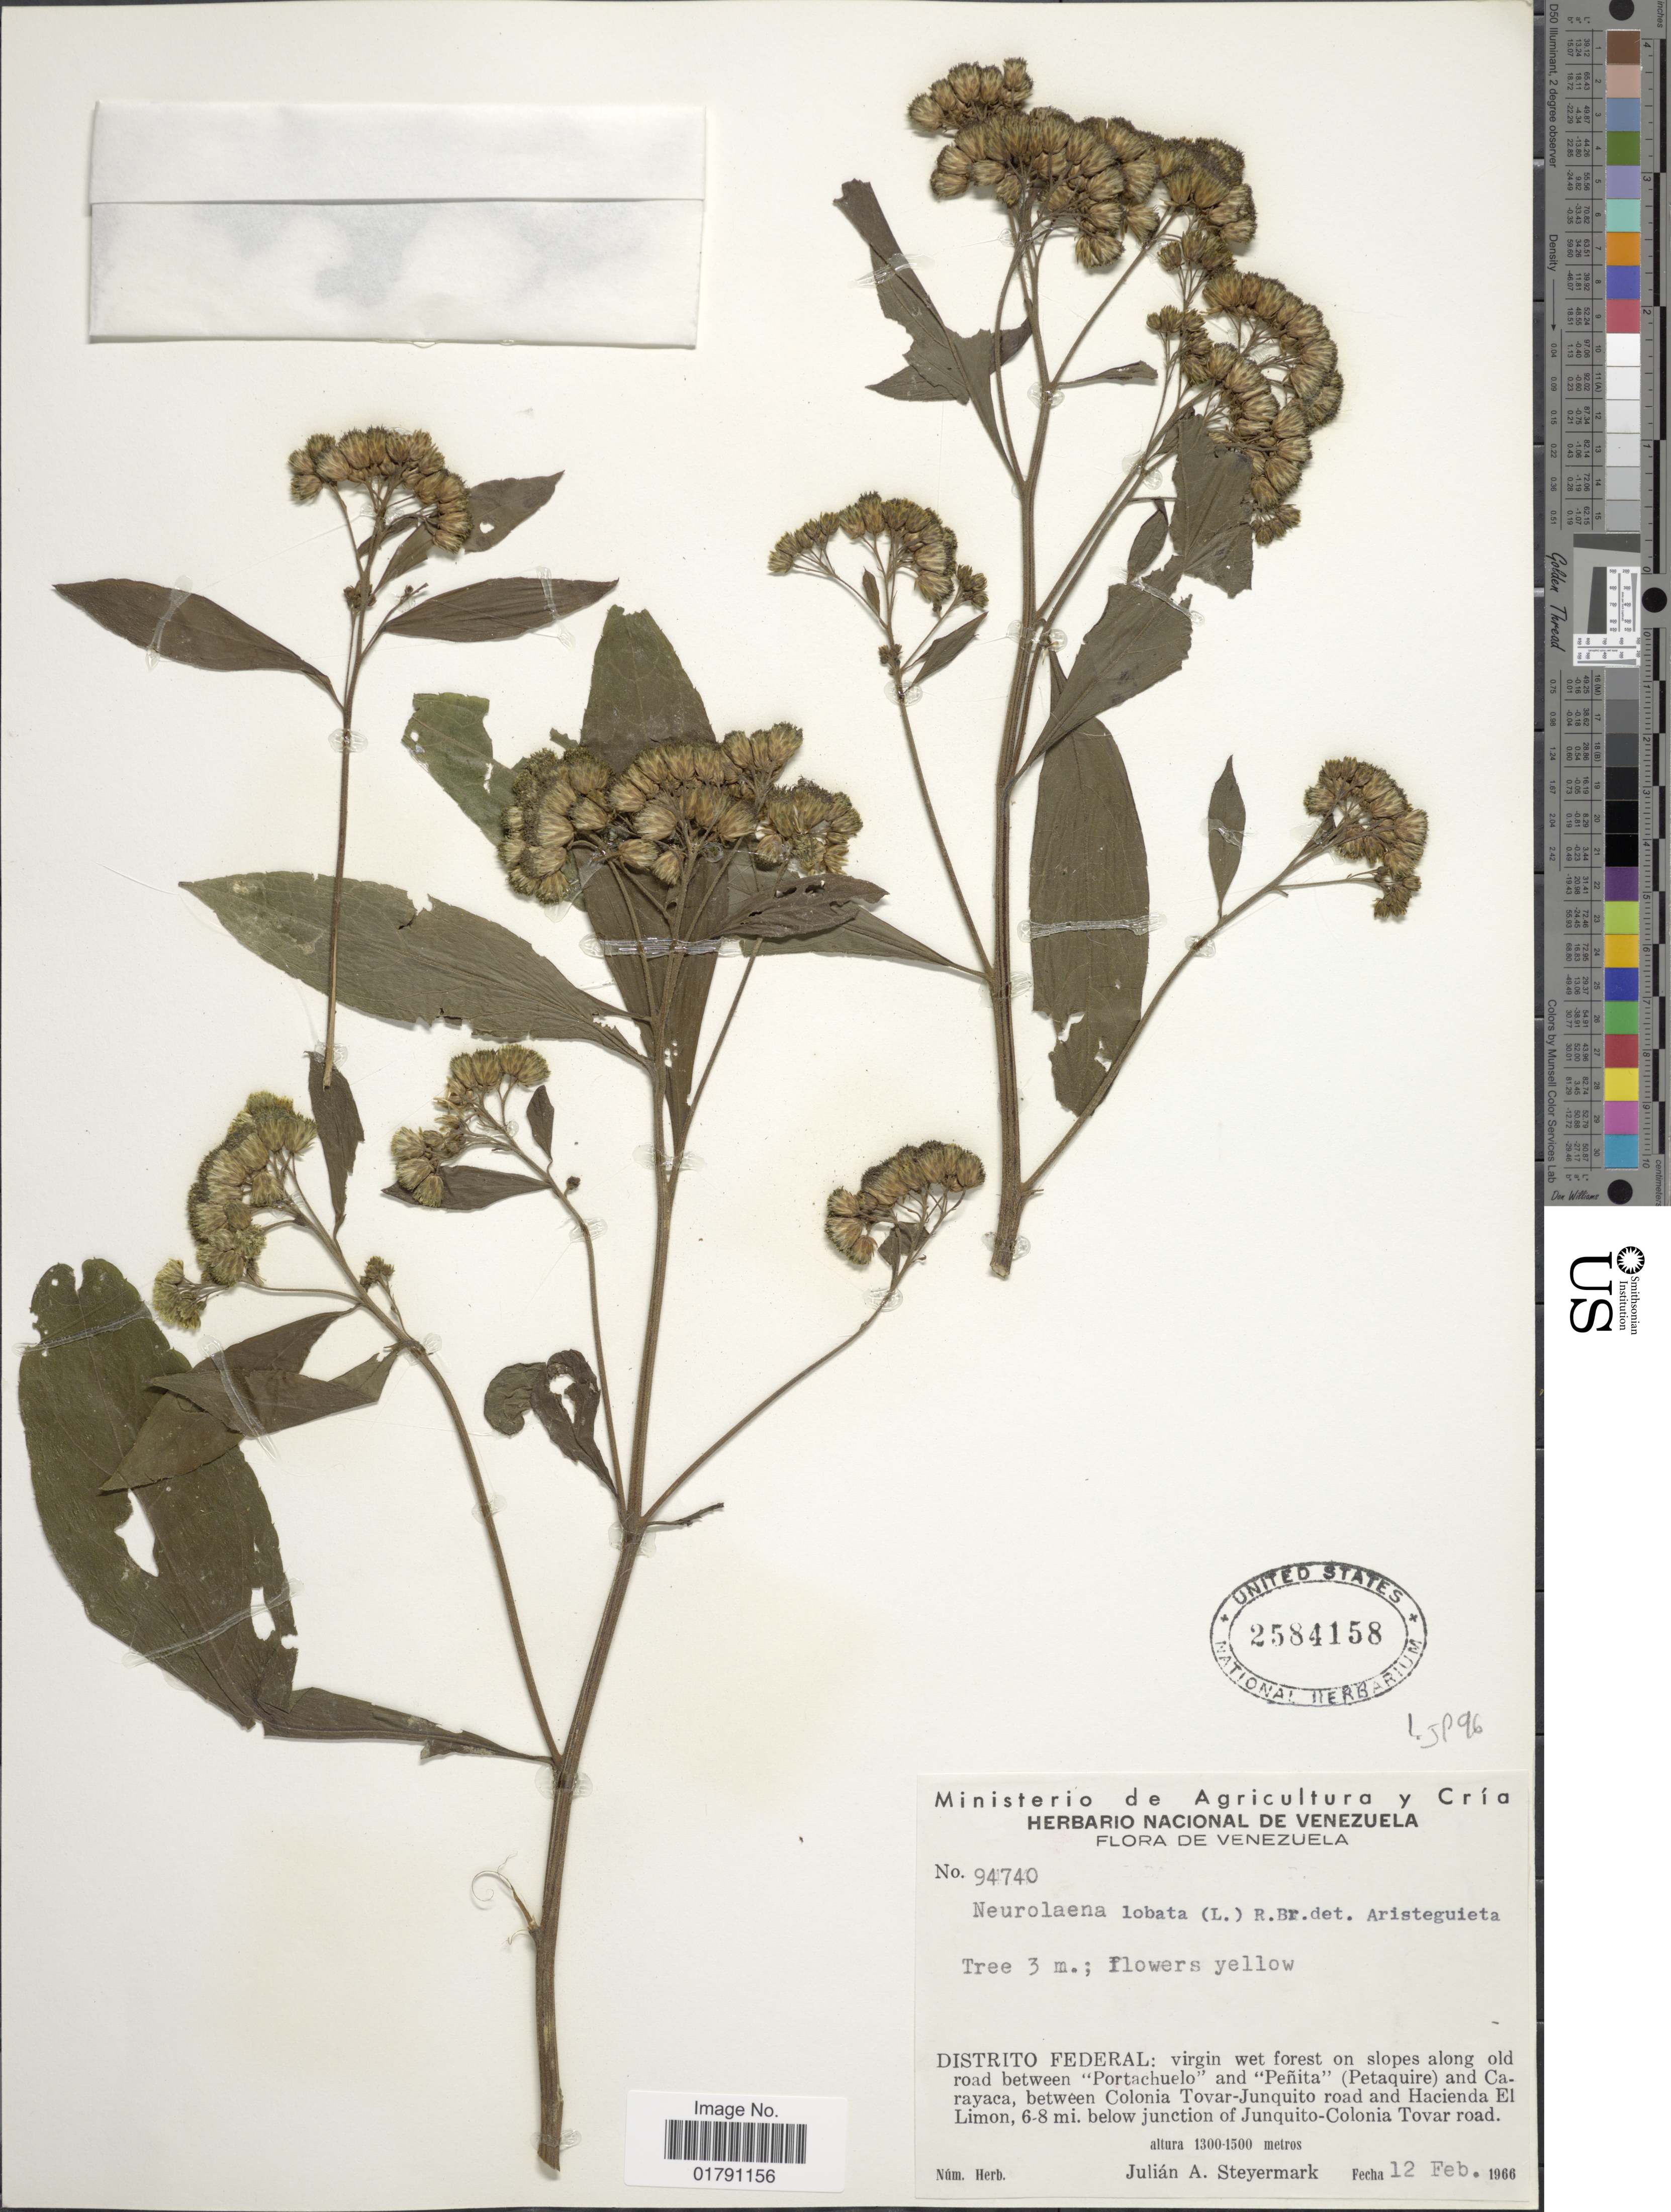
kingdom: Plantae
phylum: Tracheophyta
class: Magnoliopsida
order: Asterales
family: Asteraceae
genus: Neurolaena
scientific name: Neurolaena lobata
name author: (L.) R. Br. ex Cass.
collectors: J. Steyermark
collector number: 94740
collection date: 1966-02-12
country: Venezuela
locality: Distrito Federal, on slopes along old road between Portachuelo and Penita (Petaquire) and Carayaca, between Colonia Tovar-Junquito road and Hacienda El Limon, 6-8 mi below junction of Junquito-Colonia Tovar road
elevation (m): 1300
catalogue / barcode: US 2584158